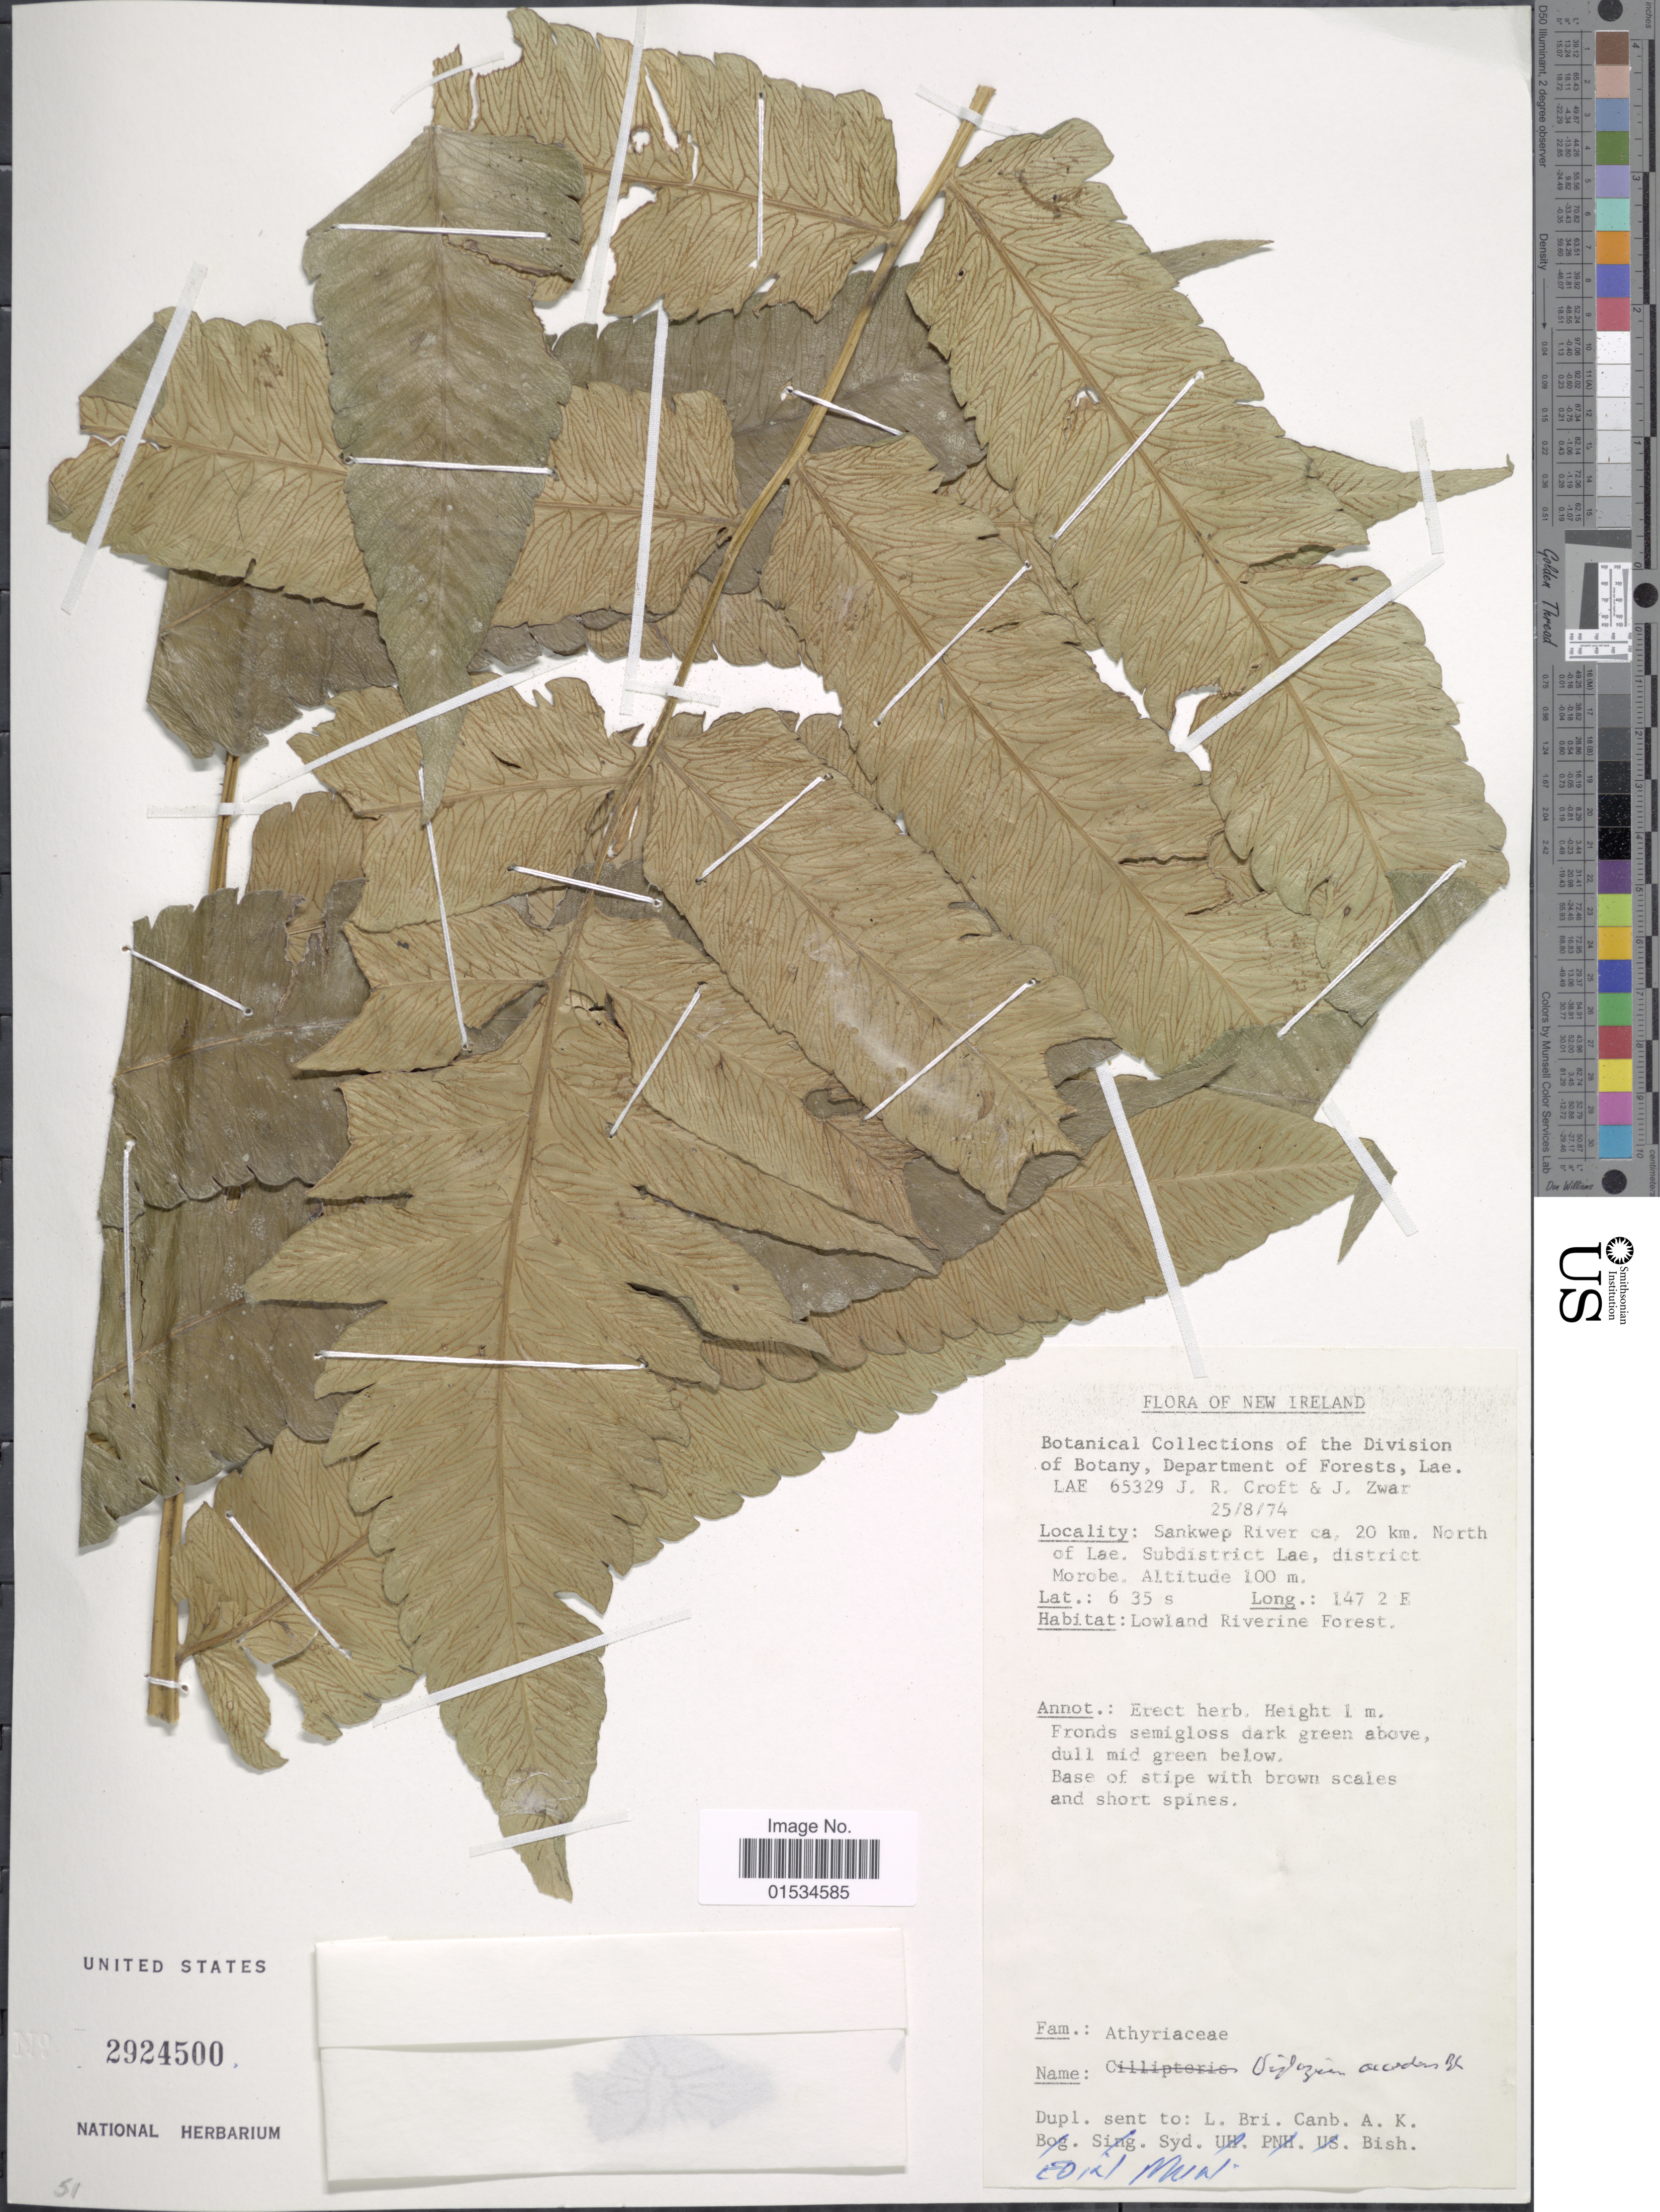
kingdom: Plantae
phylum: Tracheophyta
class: Polypodiopsida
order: Polypodiales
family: Athyriaceae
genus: Diplazium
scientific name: Diplazium accendens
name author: Blume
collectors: J. R. Croft & J. Zwar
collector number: LAE 65329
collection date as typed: Transcribed d/m/y: 25/8/74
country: Papua New Guinea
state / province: Morobe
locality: Sankwep River, ca. 20 km., North of Lae, Subdistrict Lae, New Ireland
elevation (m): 100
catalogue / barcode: US 2924500